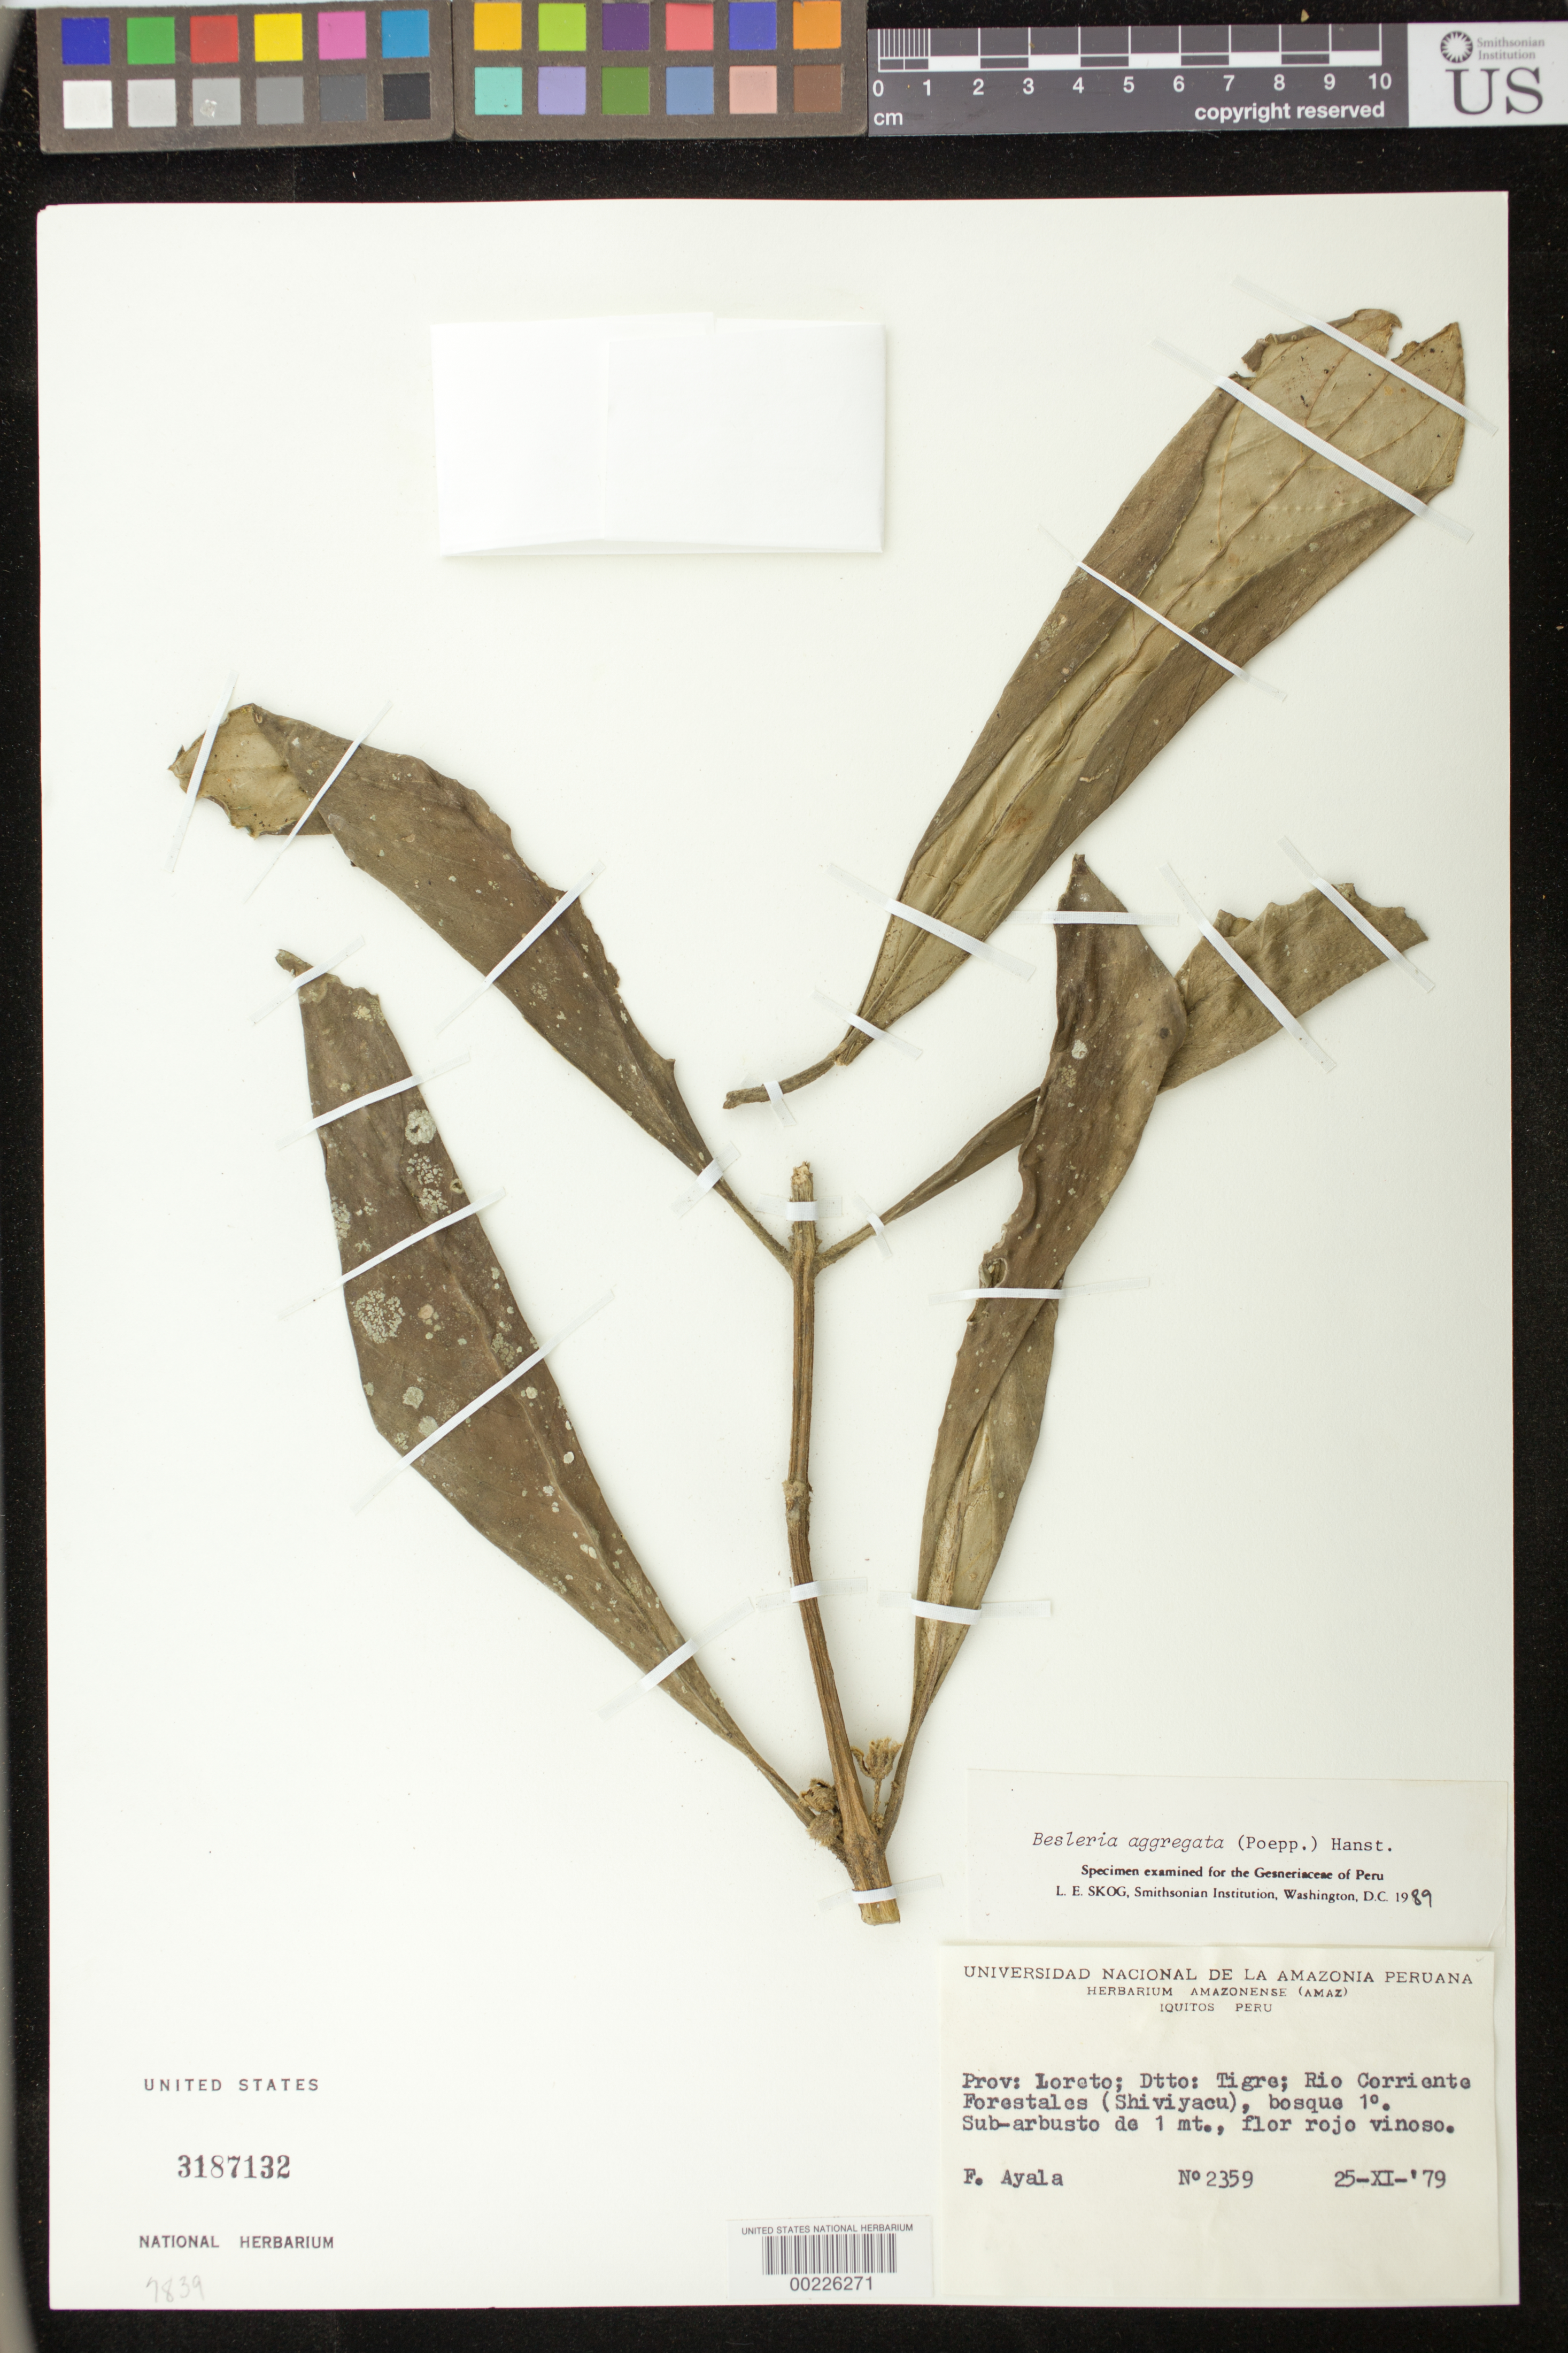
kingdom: Plantae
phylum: Tracheophyta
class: Magnoliopsida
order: Lamiales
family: Gesneriaceae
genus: Besleria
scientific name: Besleria aggregata var. aggregata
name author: (Mart.) Hanst.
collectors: F. Ayala F.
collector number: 2359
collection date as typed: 25 Nov 1979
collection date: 1979-11-25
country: Peru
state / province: Loreto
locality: Prov. Loreto; Dist. Tigre, Rio Corriente Forestales (Shiviyacu)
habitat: Forest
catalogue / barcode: US 3187132